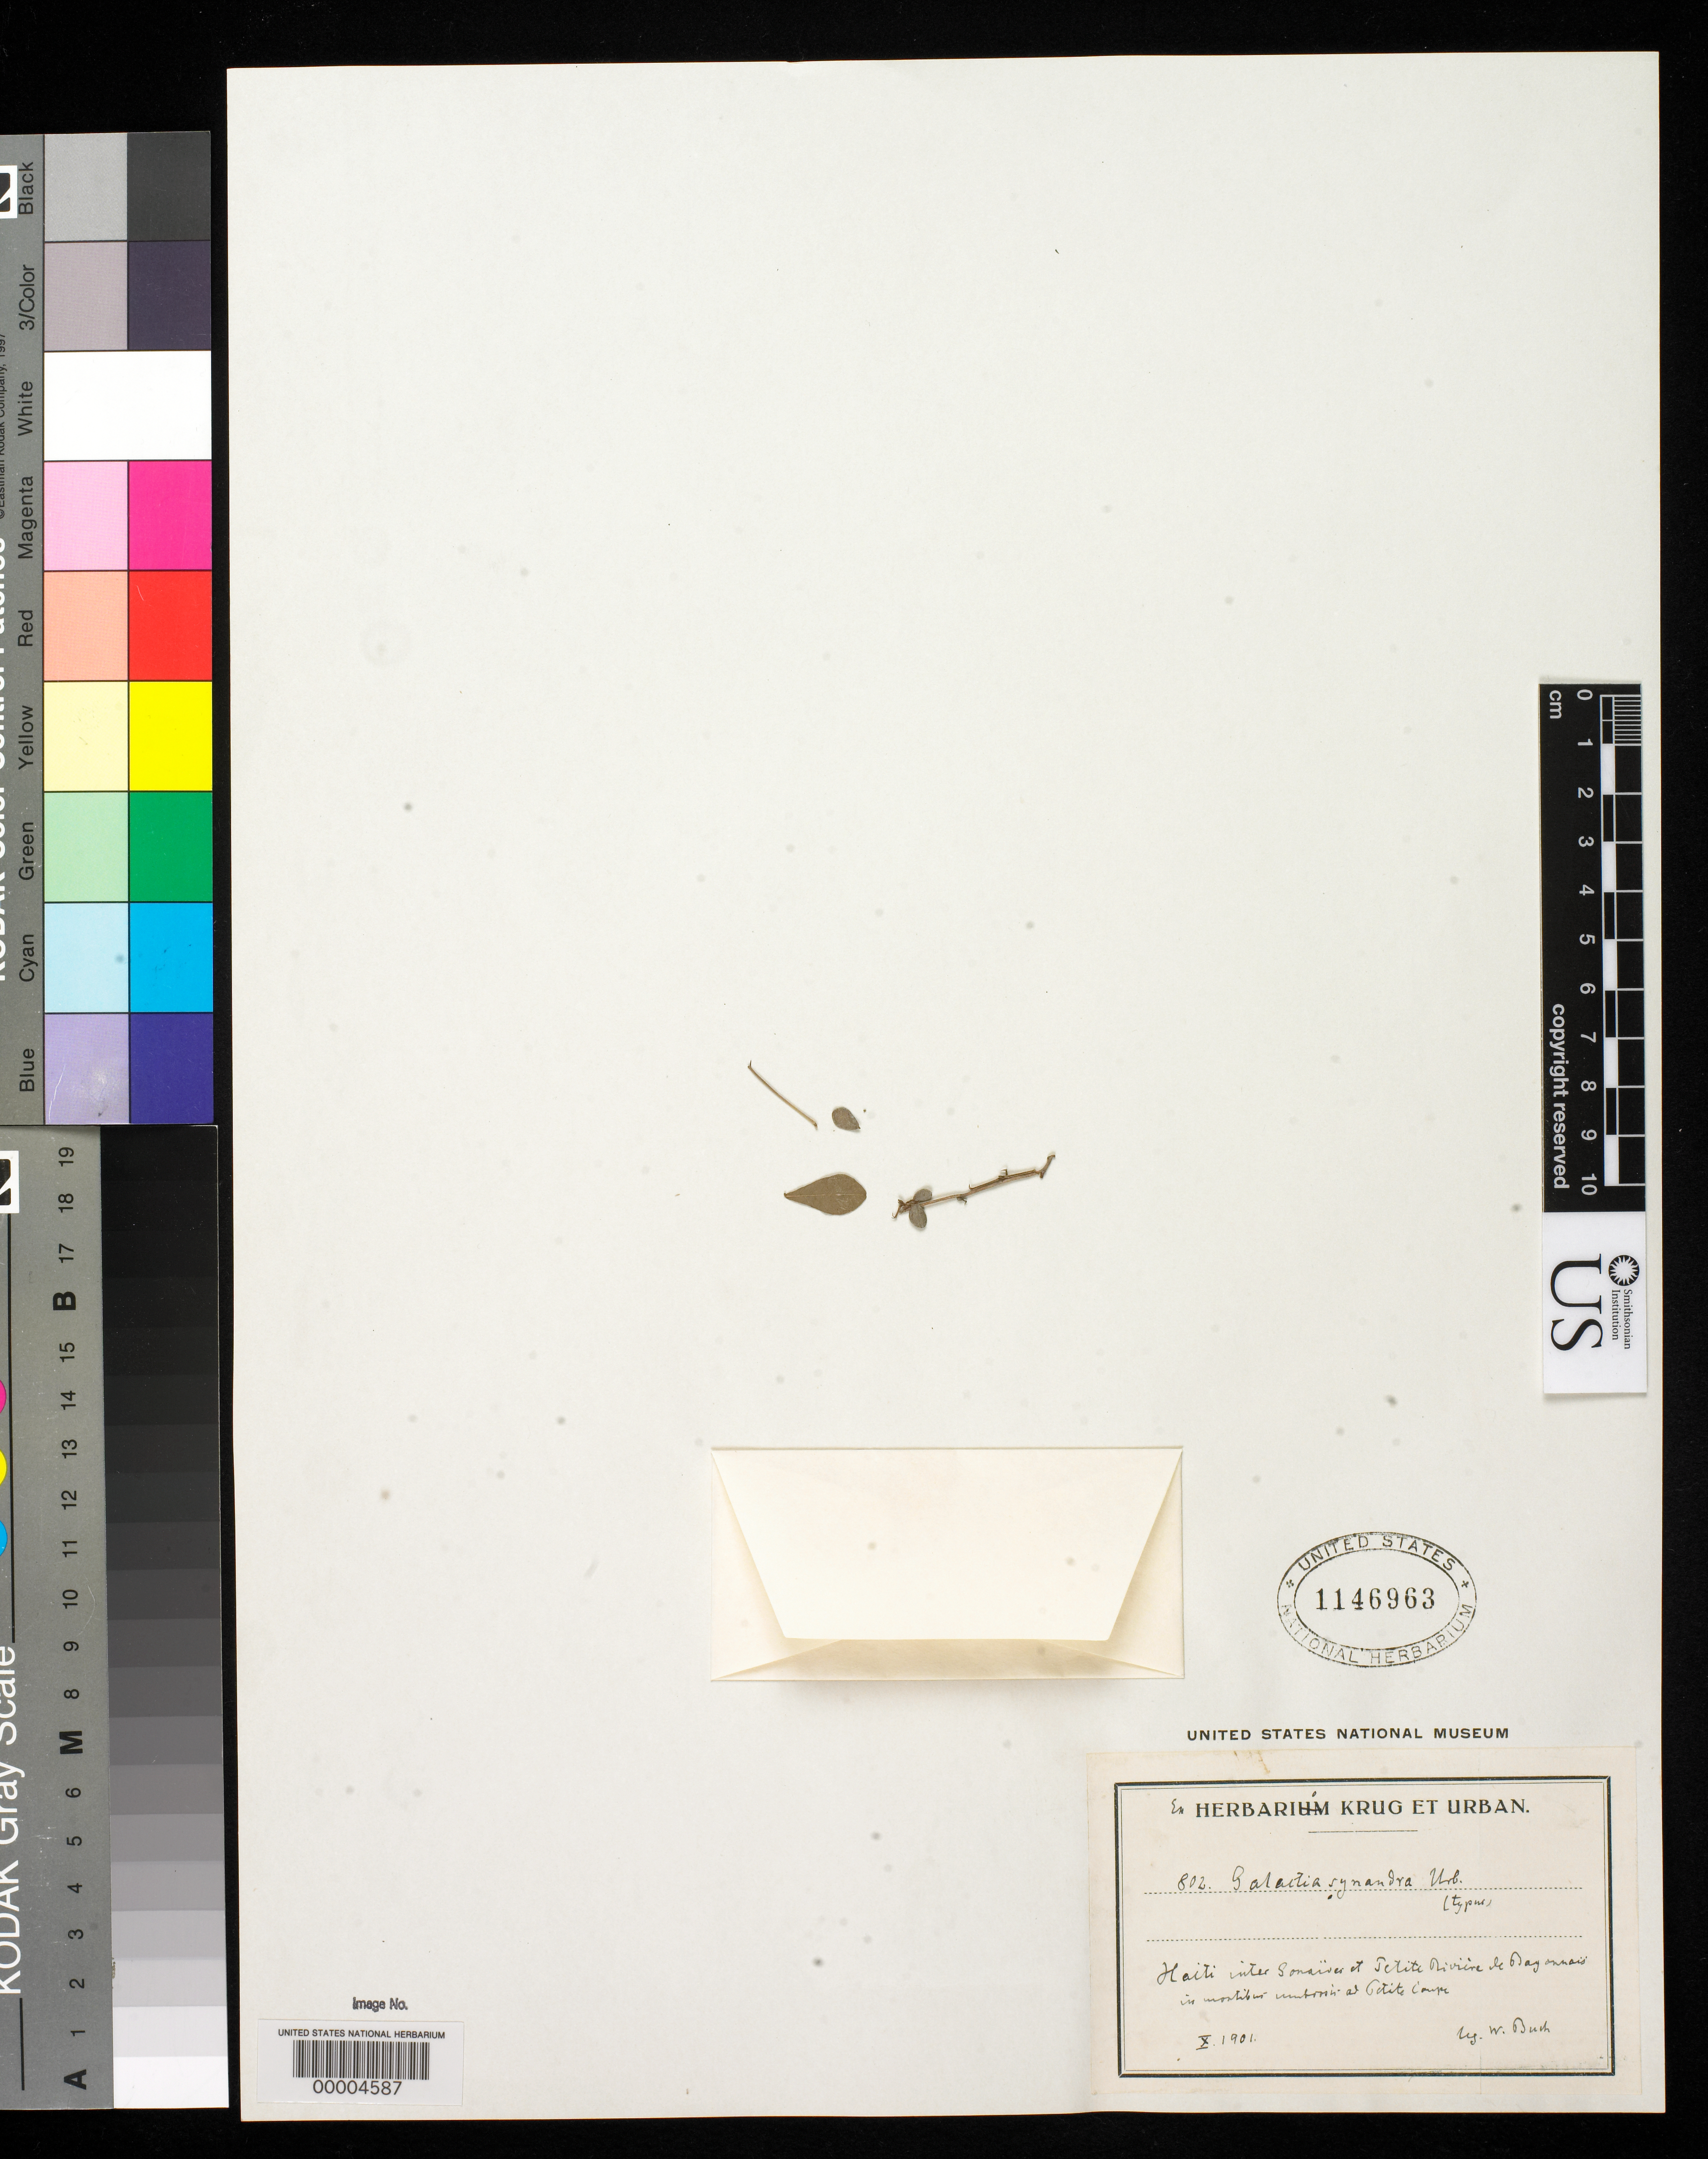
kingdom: Plantae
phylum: Tracheophyta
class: Magnoliopsida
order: Fabales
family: Fabaceae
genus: Galactia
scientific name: Galactia synandra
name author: Urb.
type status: Type Fragment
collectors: W. Buch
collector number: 802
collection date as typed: Oct 1901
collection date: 1901-10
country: Haiti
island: Hispaniola Island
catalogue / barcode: US 1146963